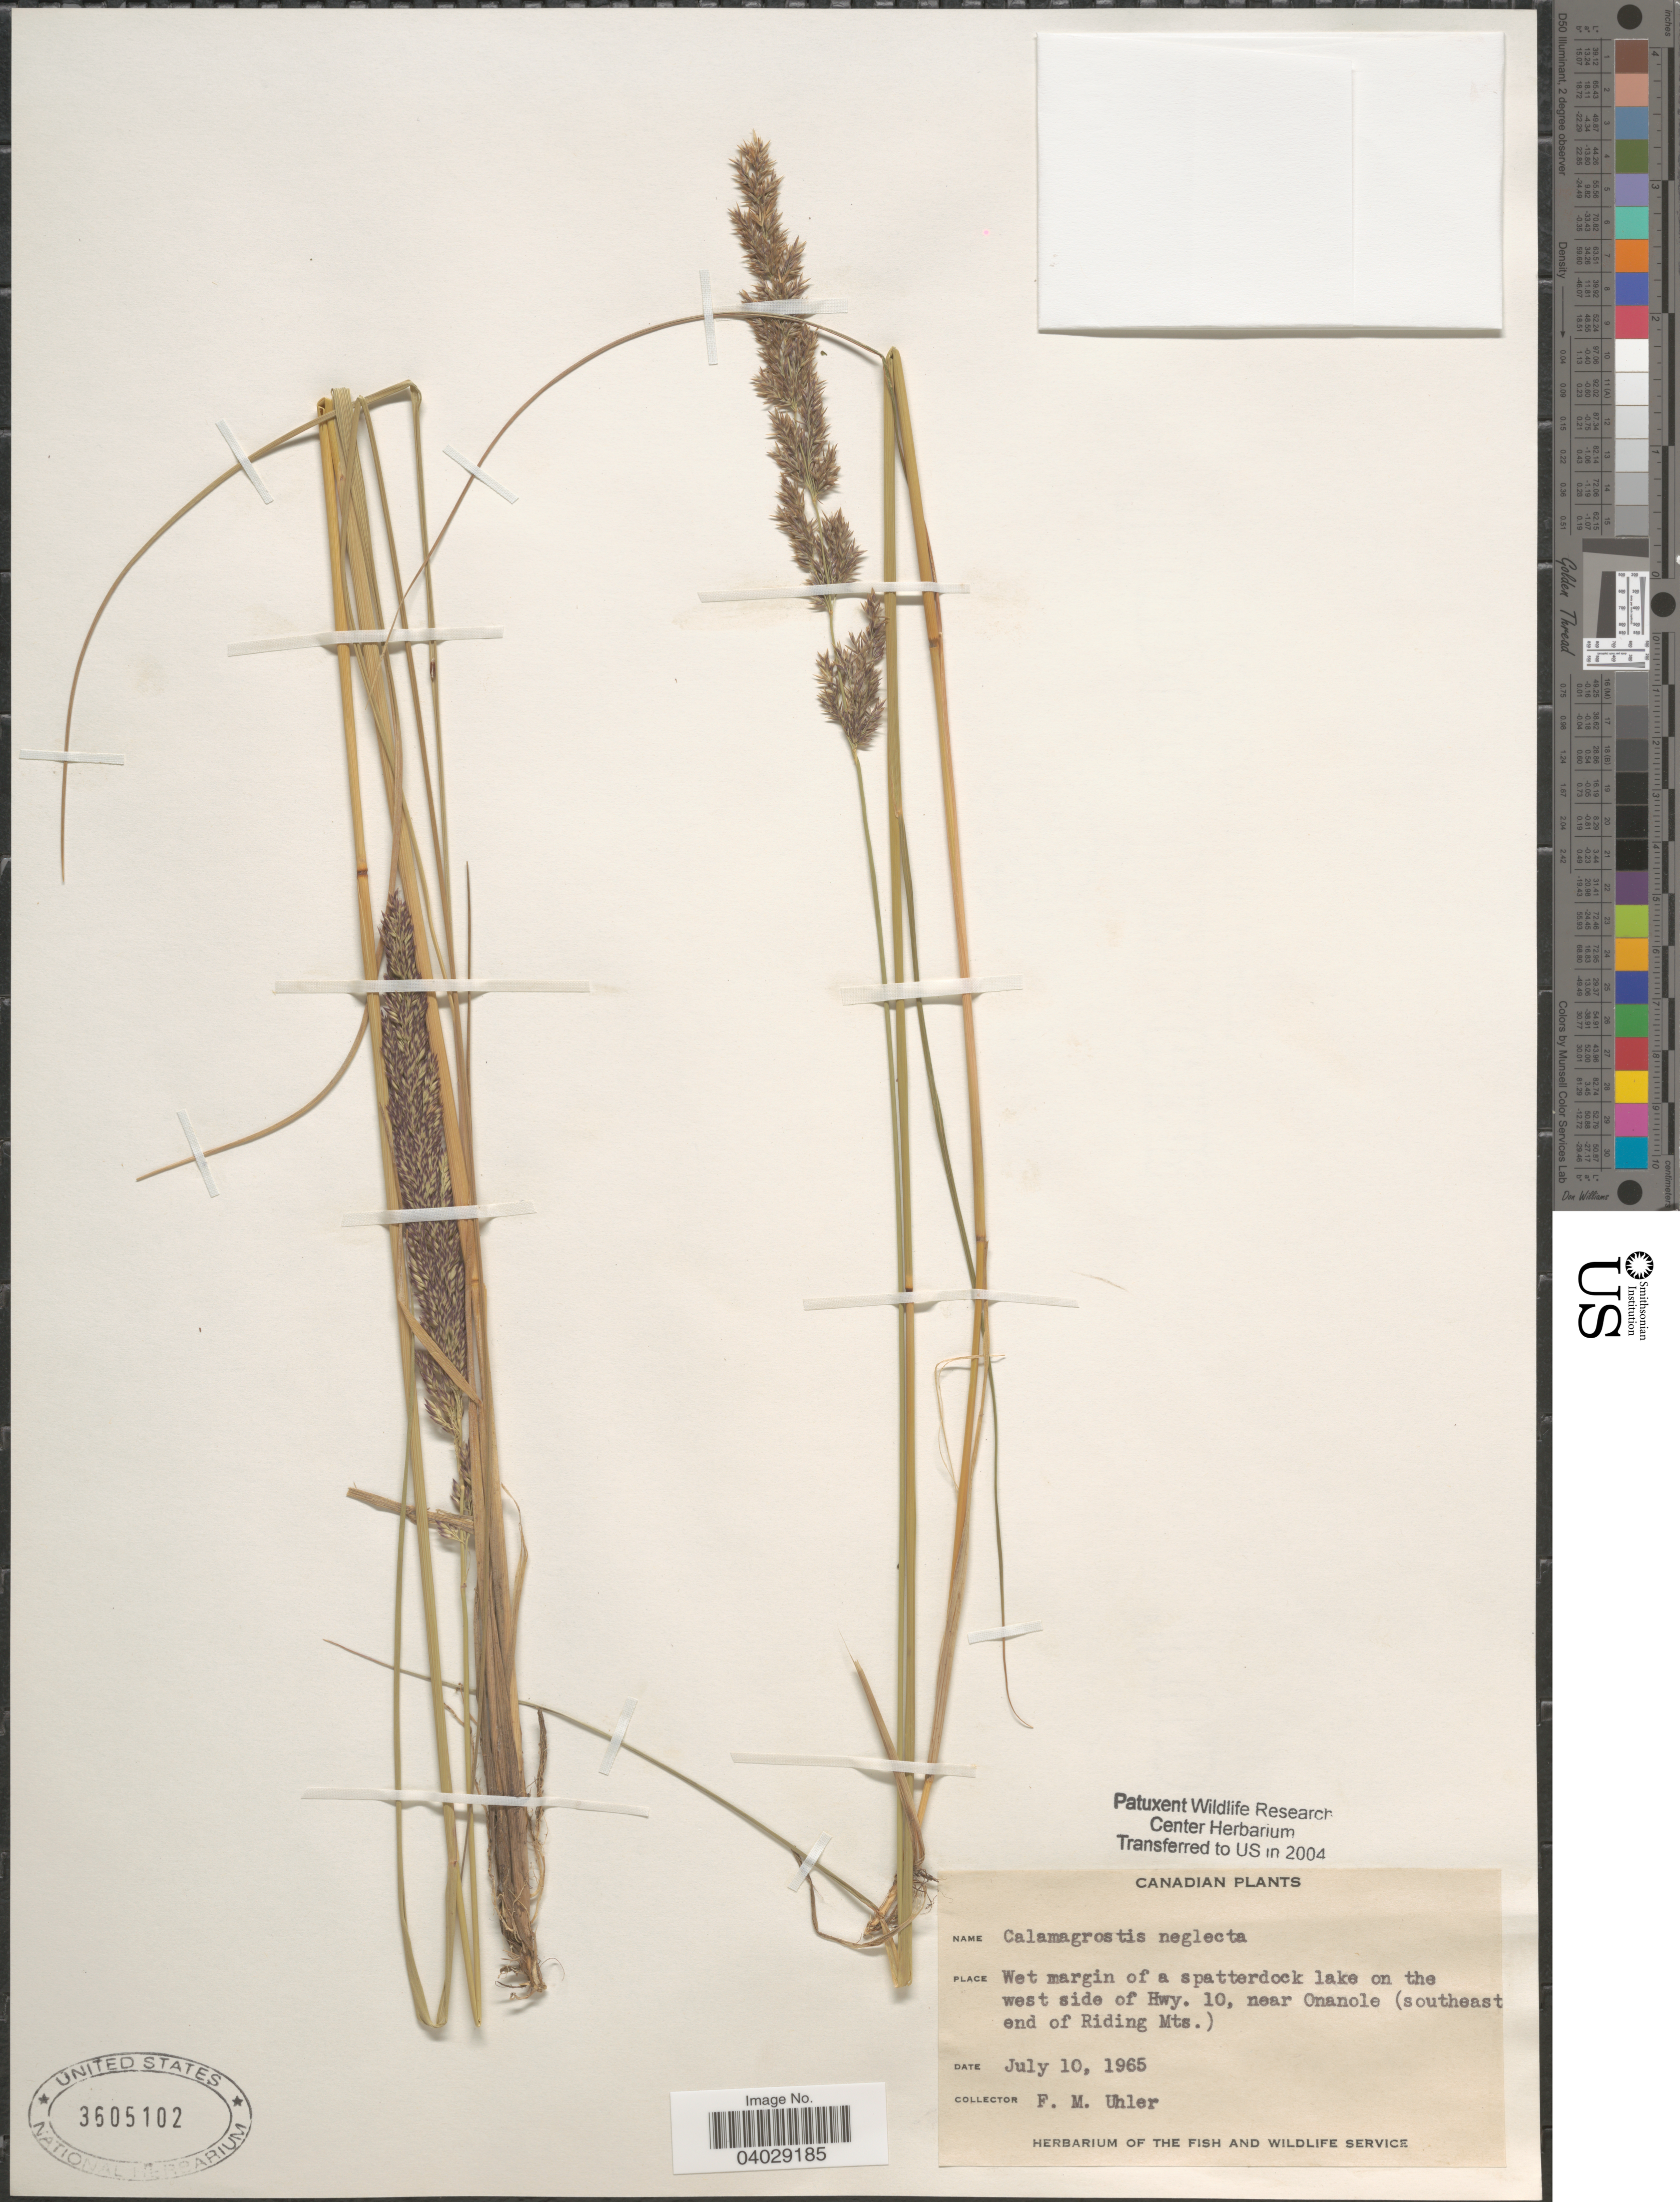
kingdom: Plantae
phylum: Tracheophyta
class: Liliopsida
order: Poales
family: Poaceae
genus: Calamagrostis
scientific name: Calamagrostis neglecta (Ehrh.) Gaertner et al.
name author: (Ehrhart) G. Gaertn. et al.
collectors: F. M. Uhler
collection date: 1965-07-10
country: Canada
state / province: Manitoba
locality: Wet margin of a spatterdock lake on the west side of Hwy. 10, near Onanole (southeast end of Riding Mts.).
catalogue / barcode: US 3605102